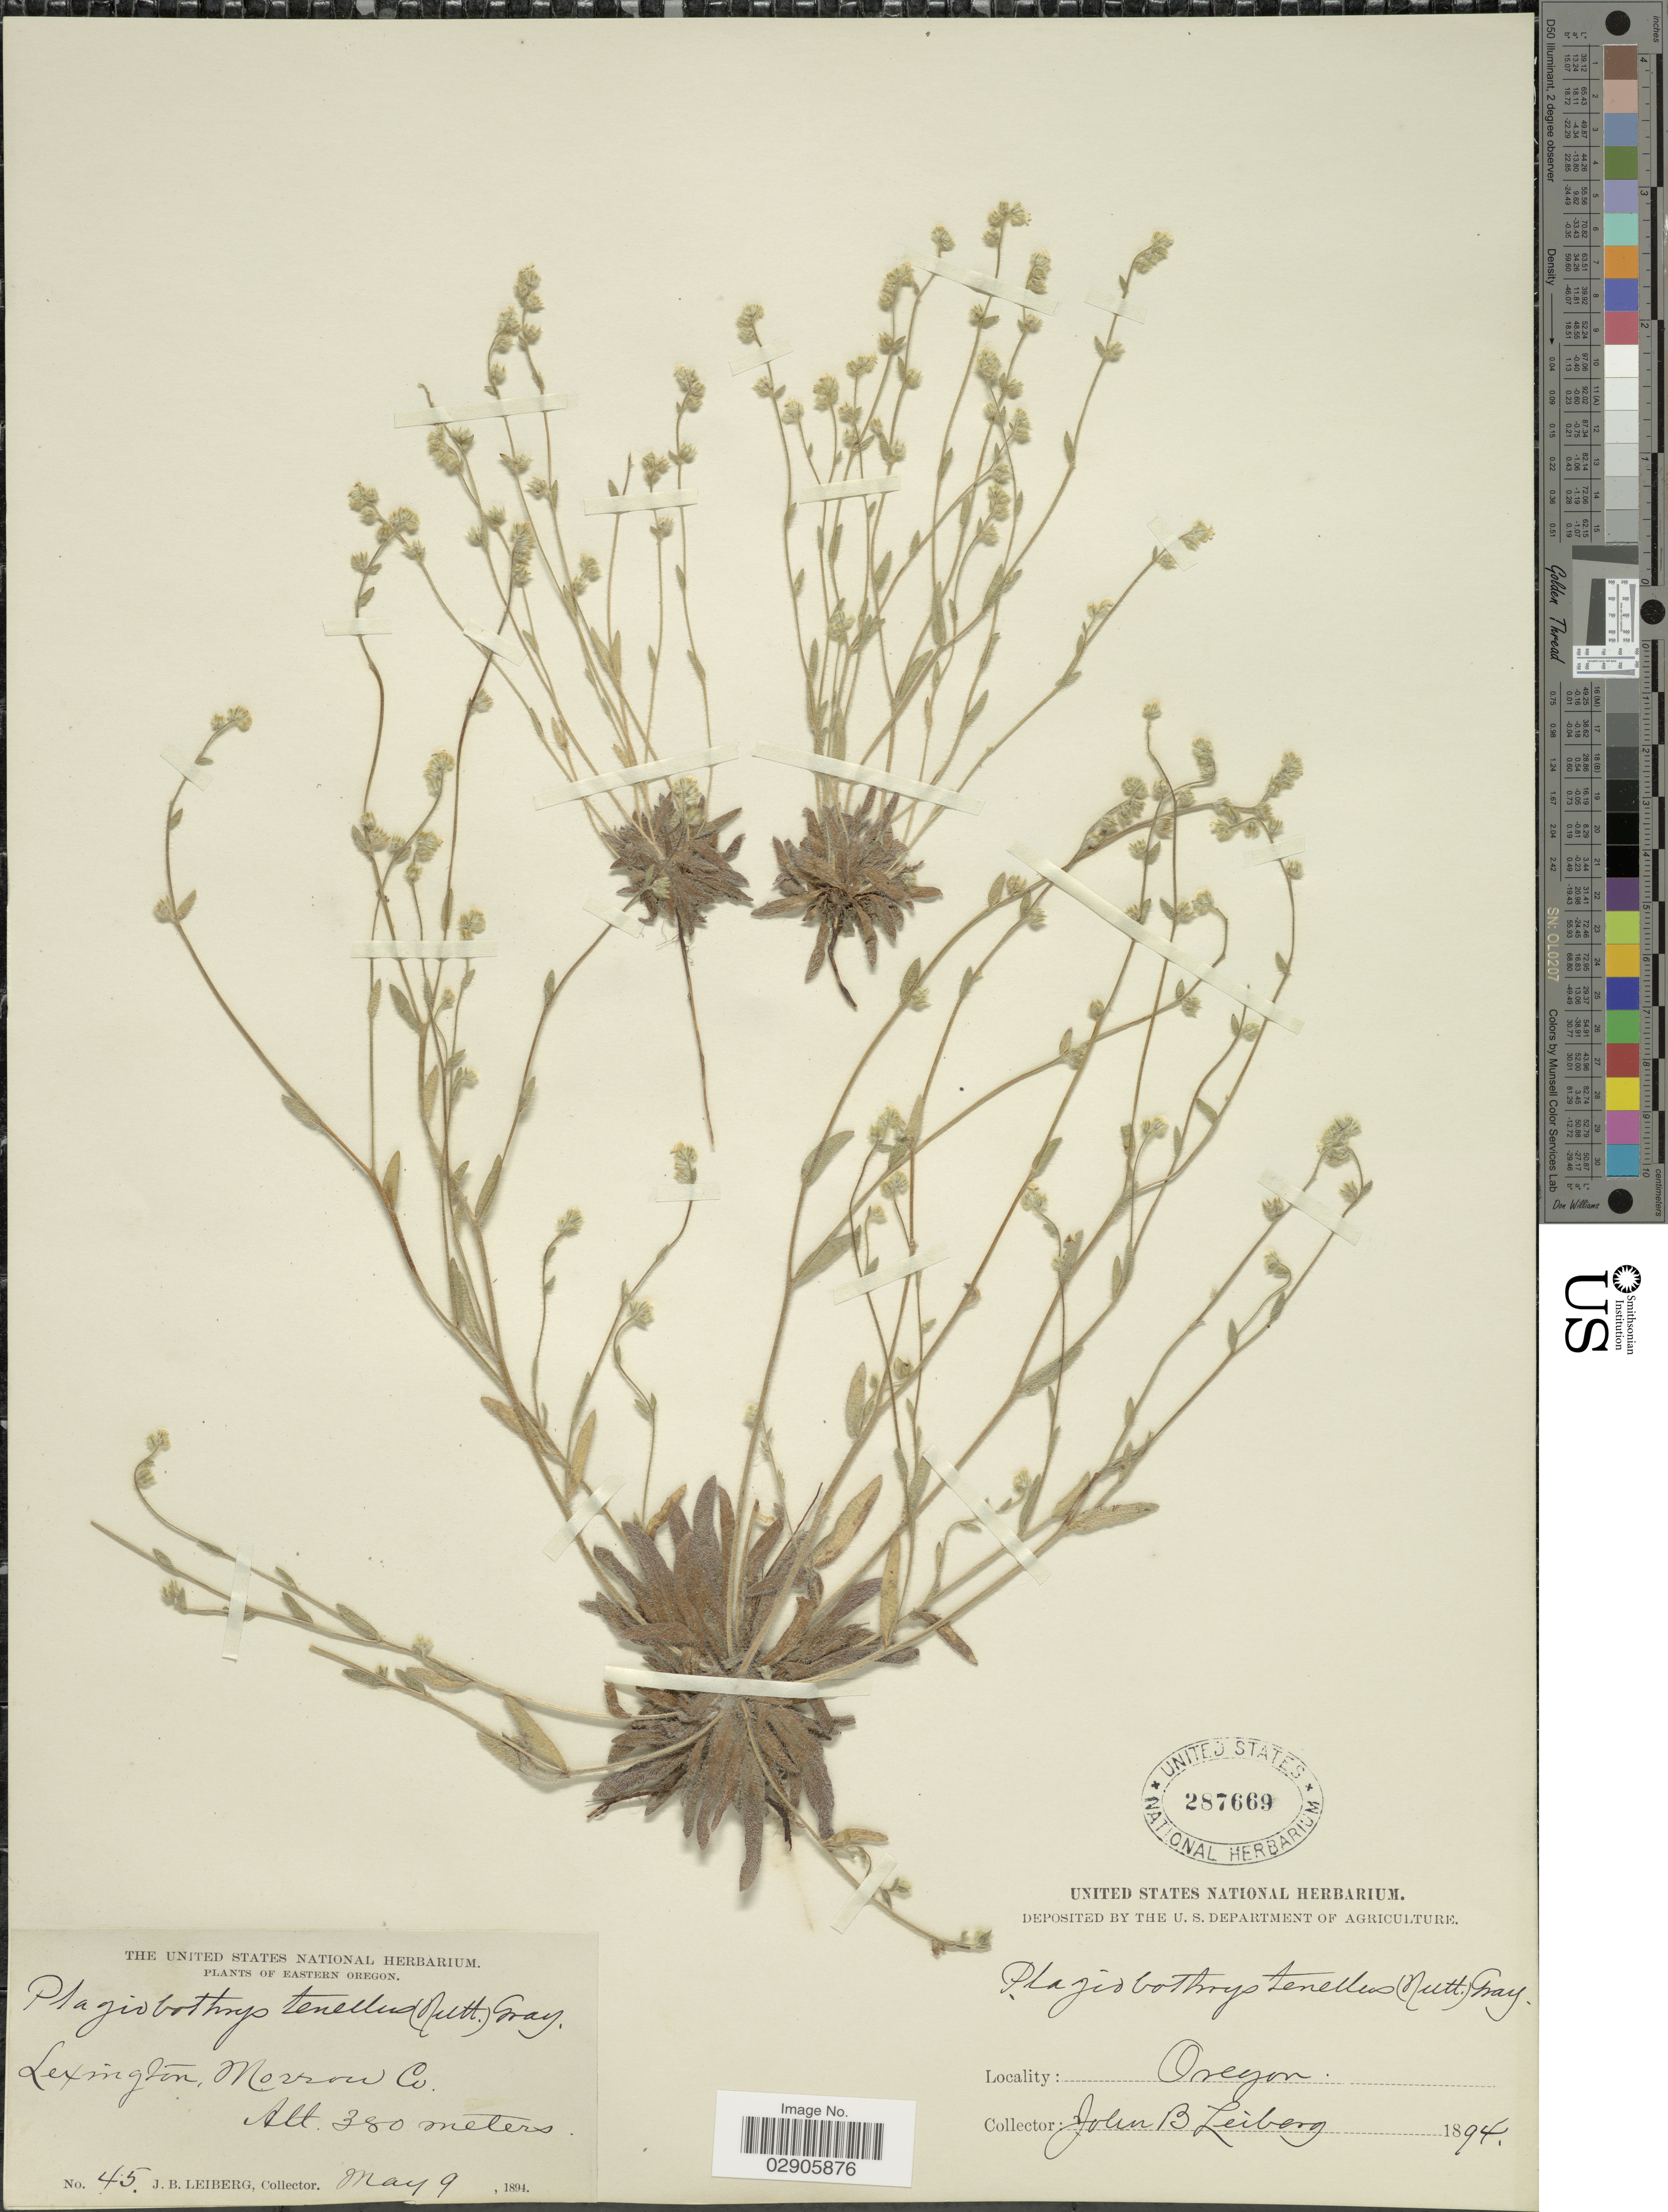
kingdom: Plantae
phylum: Tracheophyta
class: Magnoliopsida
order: Boraginales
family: Boraginaceae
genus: Plagiobothrys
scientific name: Plagiobothrys tenellus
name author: (Nutt.) A. Gray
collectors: J. B. Leiberg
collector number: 45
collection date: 1894-05-09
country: United States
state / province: Oregon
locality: Eastern Oregon. Lexington, Morron Co.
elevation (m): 380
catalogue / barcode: US 287669